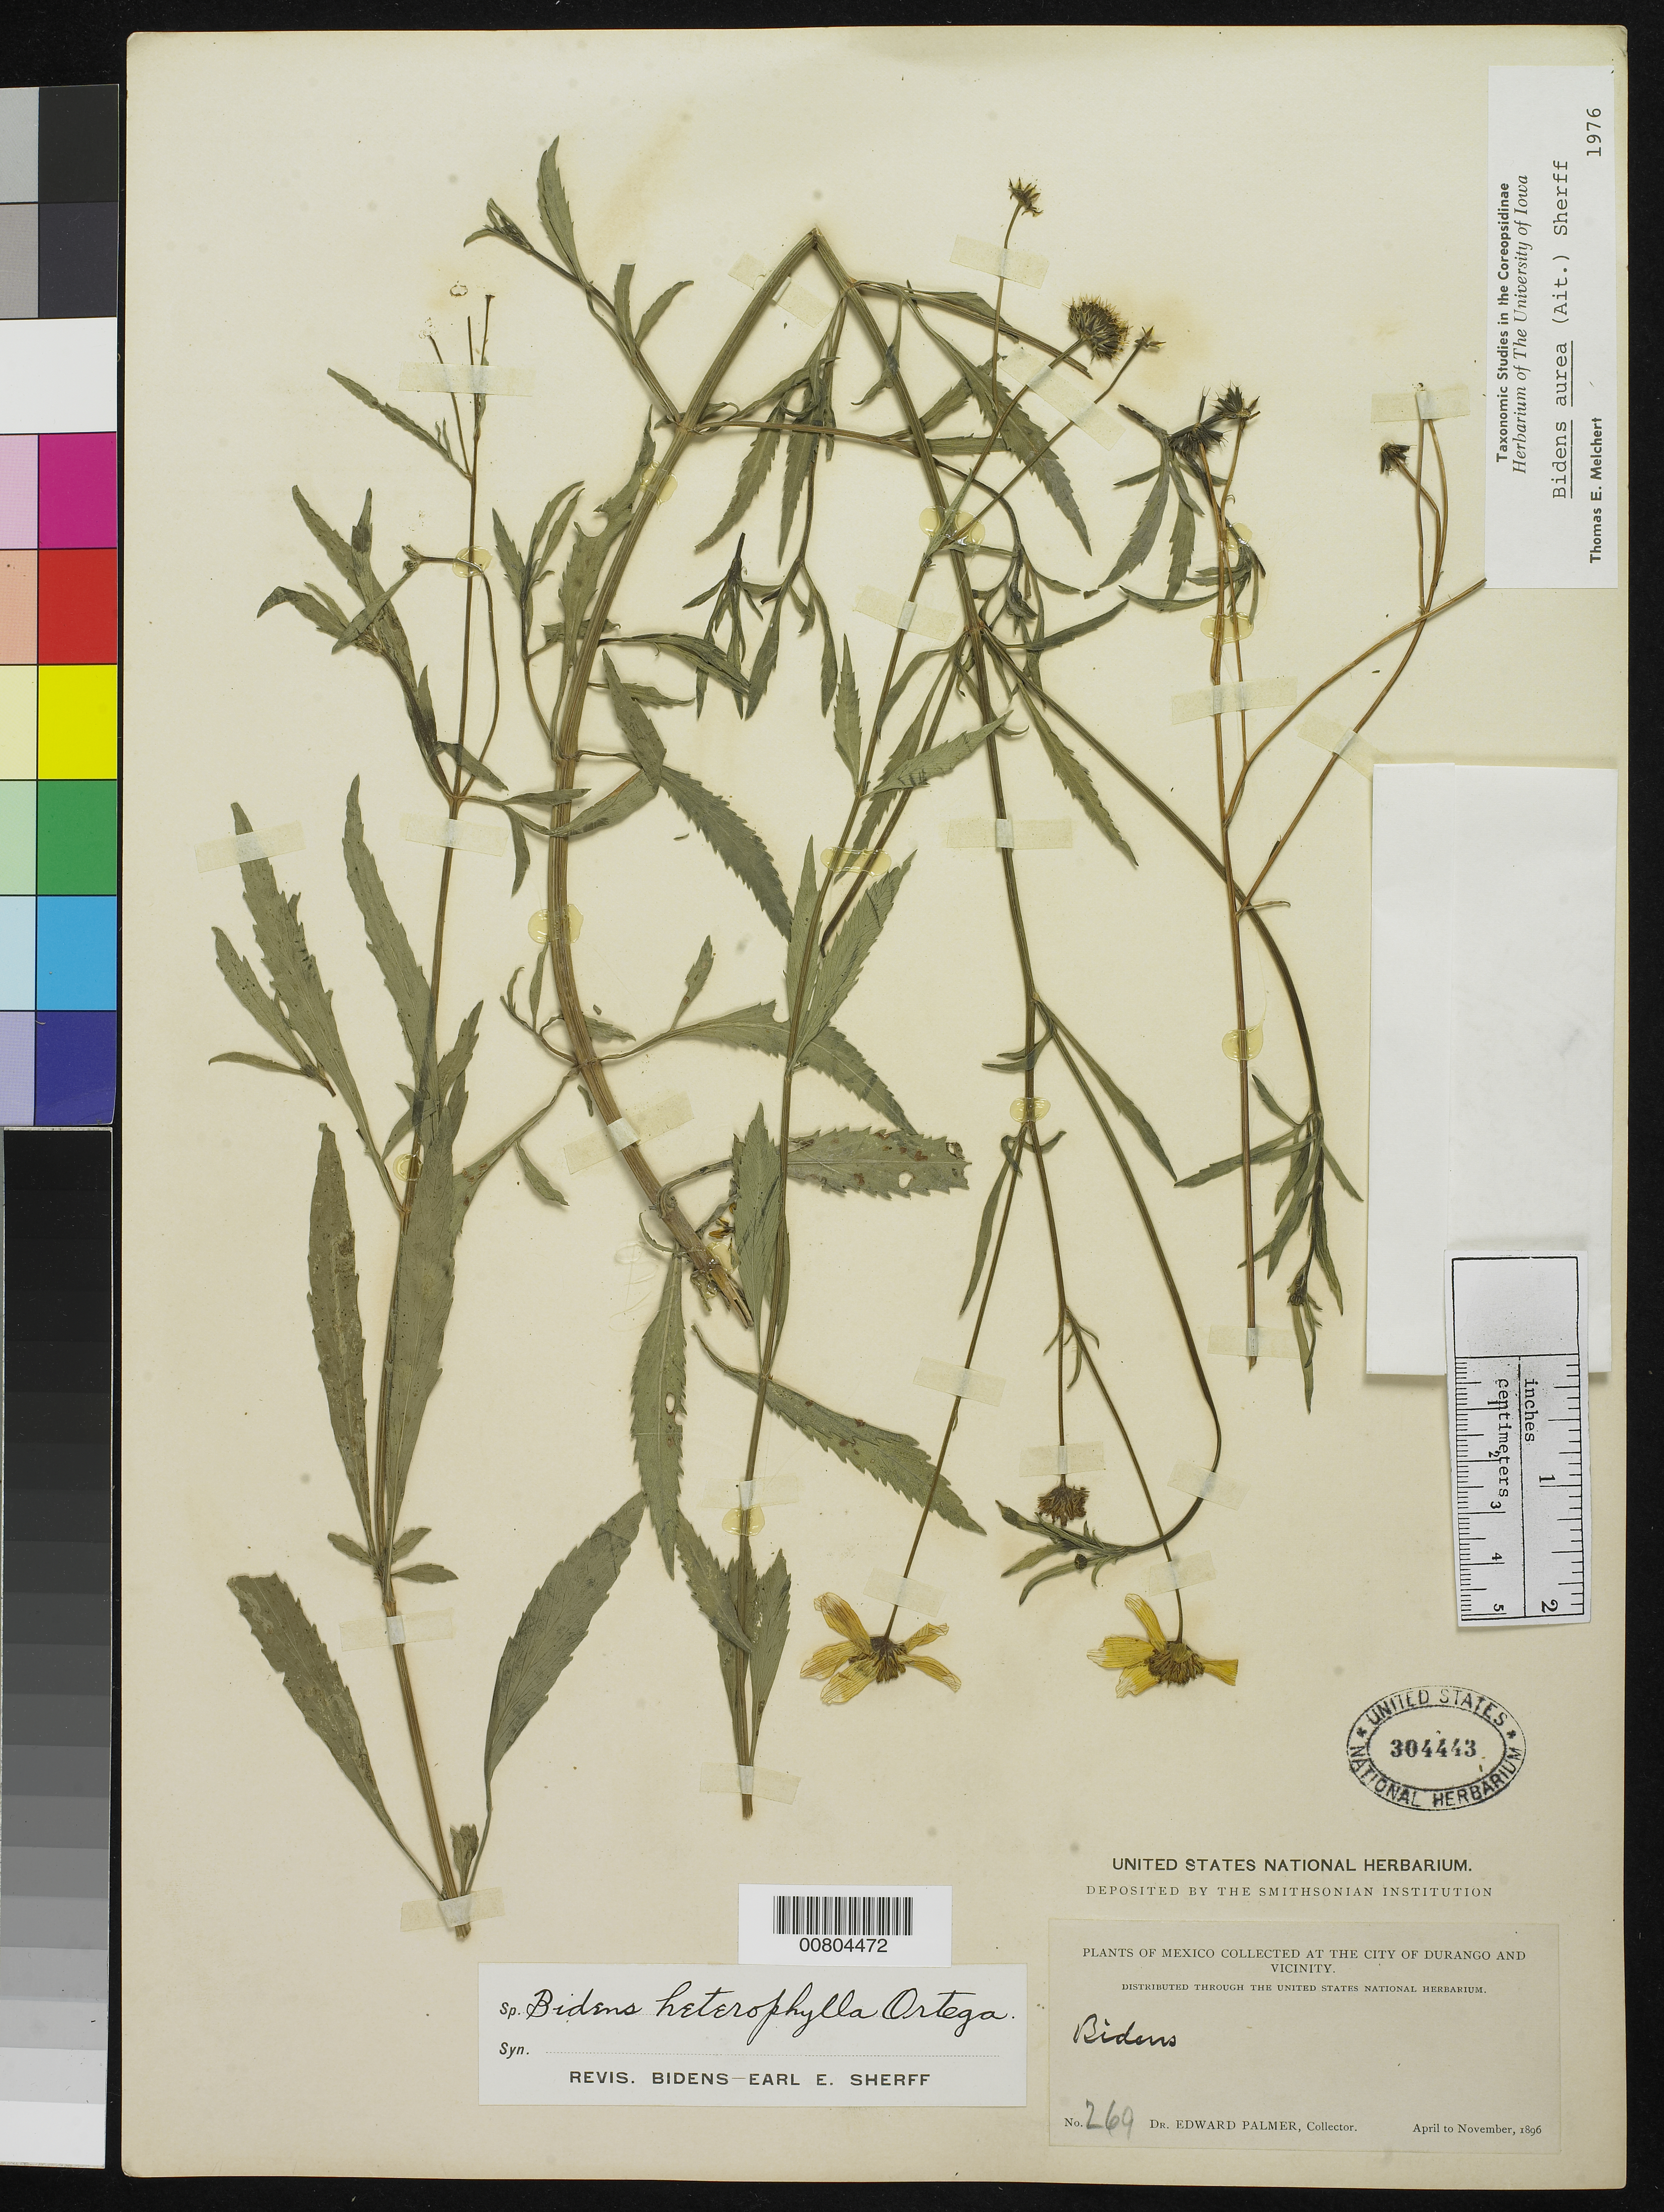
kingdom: Plantae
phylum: Tracheophyta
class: Magnoliopsida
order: Asterales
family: Asteraceae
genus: Bidens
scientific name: Bidens aurea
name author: (Aiton) Sherff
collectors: E. Palmer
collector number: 269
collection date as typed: Apr 1896 to -- Nov 1896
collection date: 1896-04/1896-11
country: Mexico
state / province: Durango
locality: City of Durango and vicinity.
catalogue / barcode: US 304443